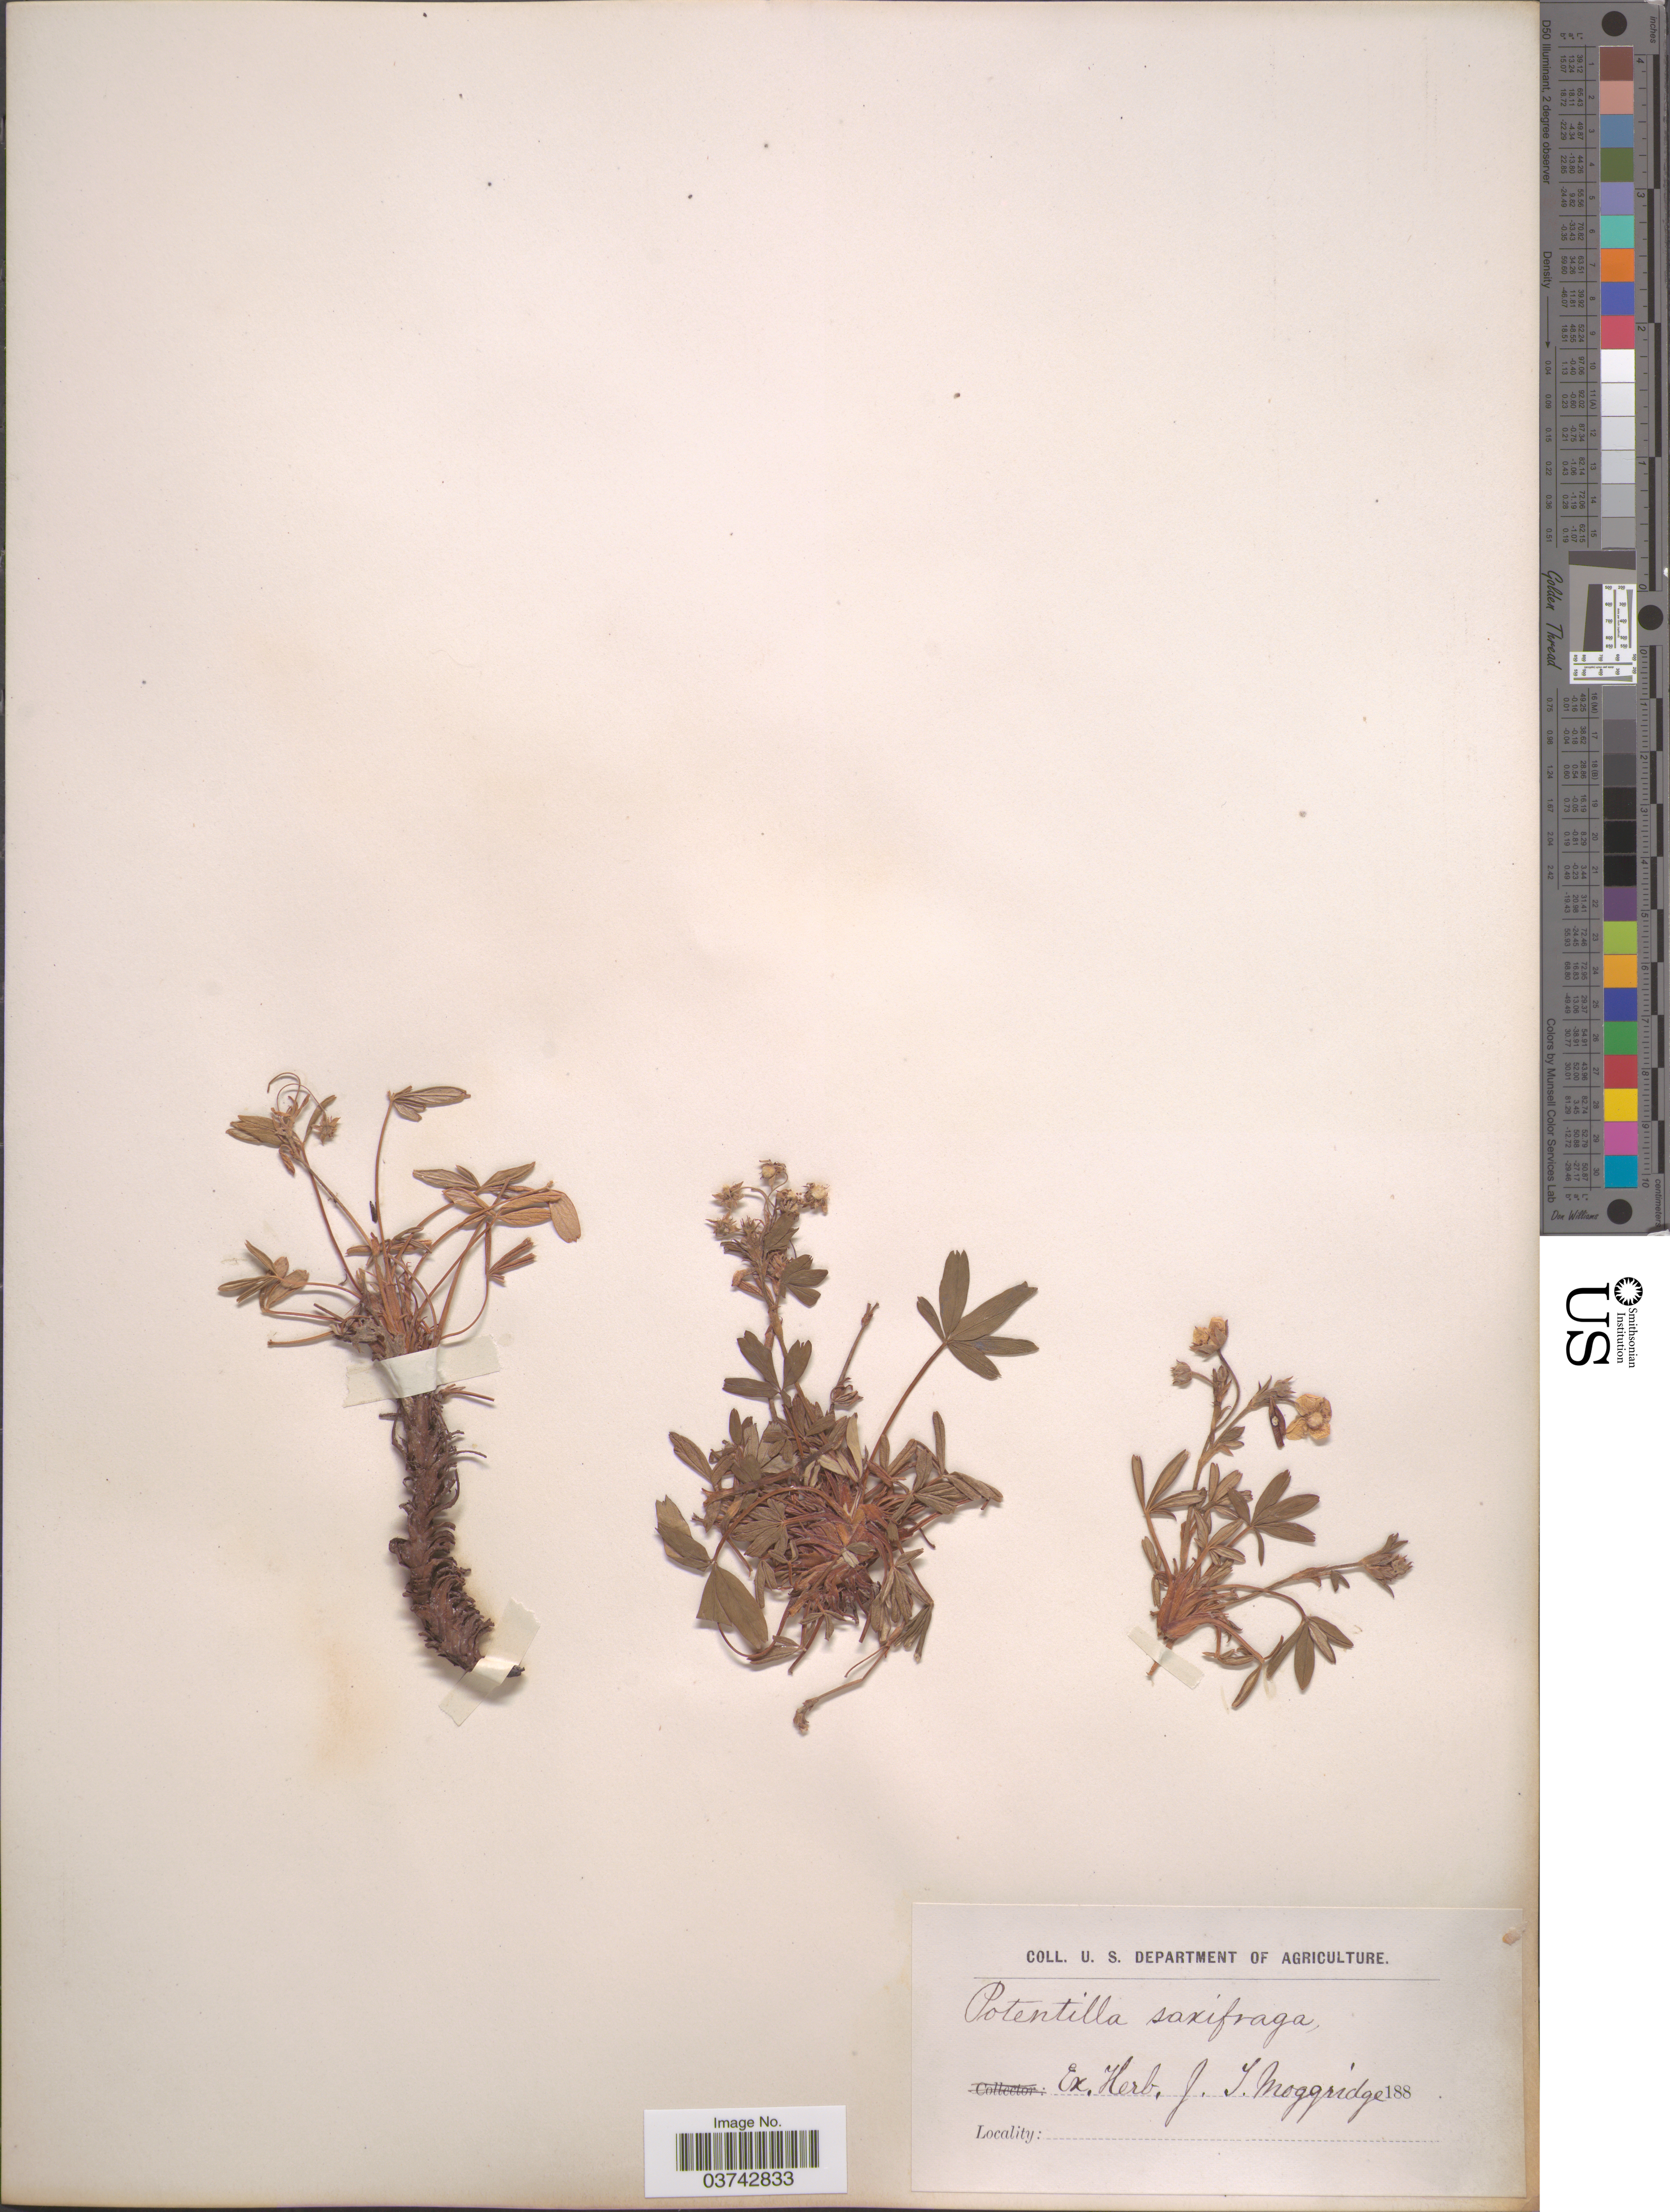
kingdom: Plantae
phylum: Tracheophyta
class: Magnoliopsida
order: Rosales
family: Rosaceae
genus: Potentilla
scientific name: Potentilla saxifraga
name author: Ardoino ex De Not.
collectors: ex herb. U. S. Department of Agriculture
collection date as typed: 188